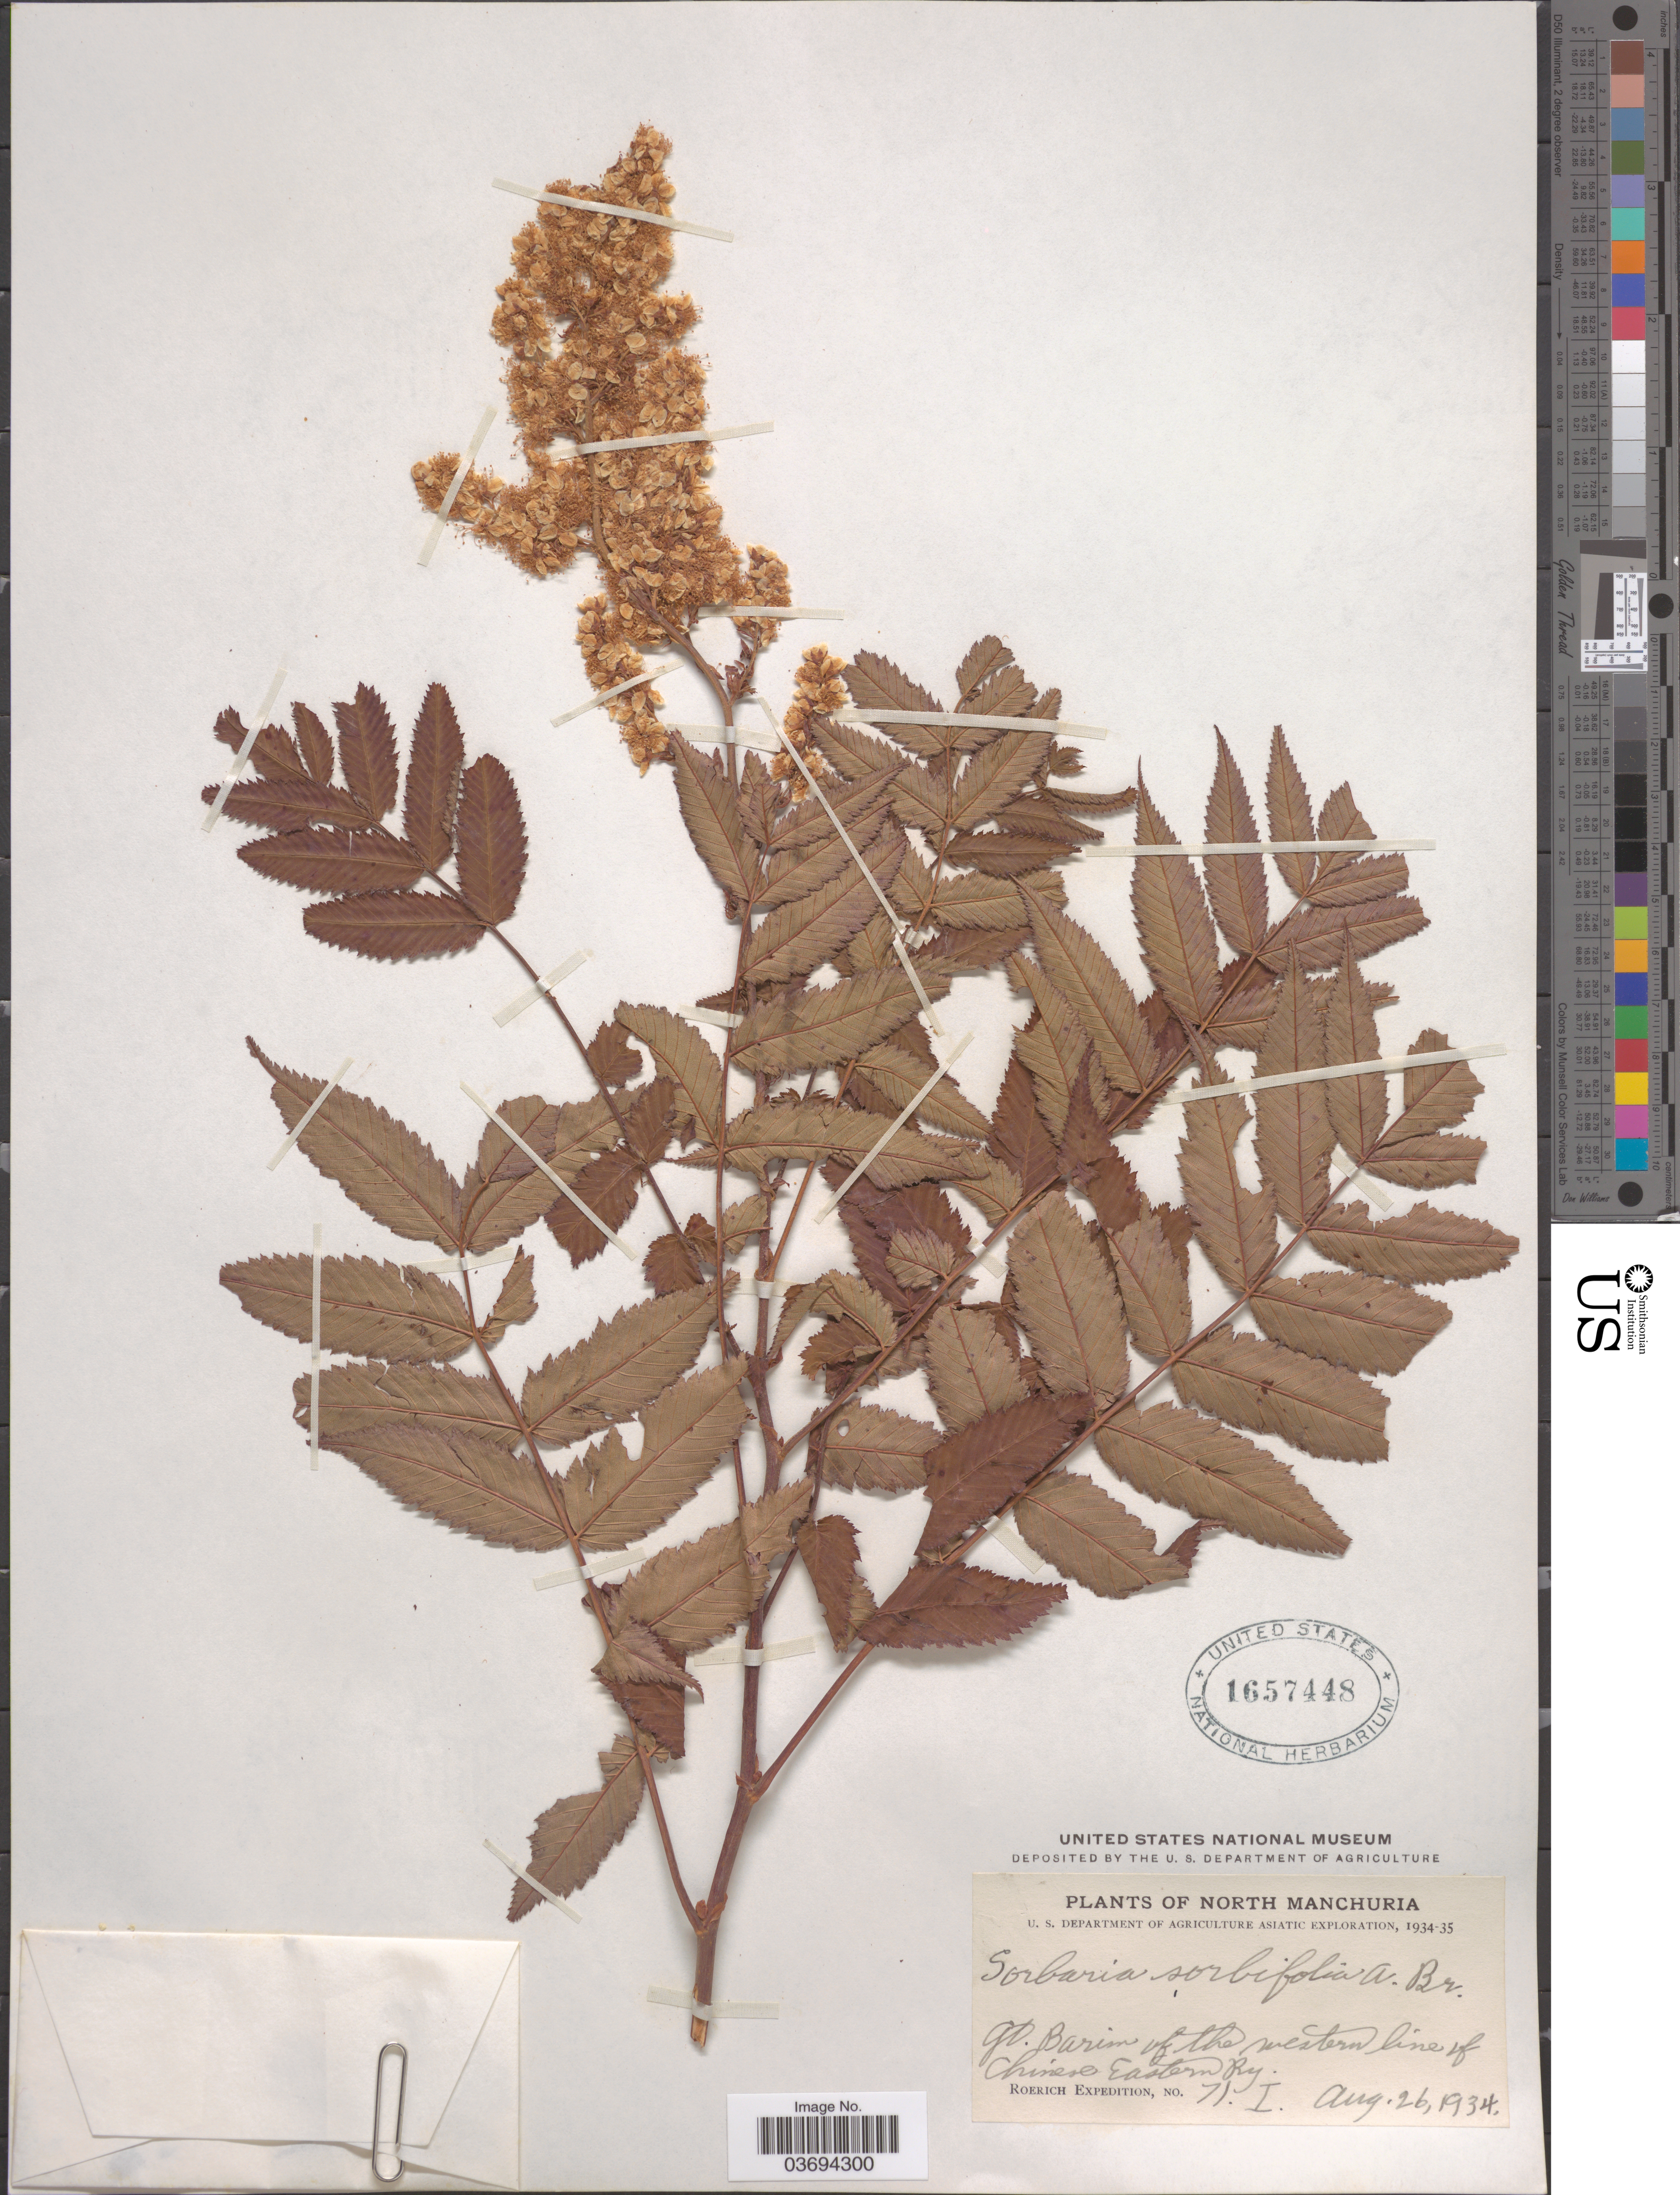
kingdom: Plantae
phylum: Tracheophyta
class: Magnoliopsida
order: Rosales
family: Rosaceae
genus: Sorbaria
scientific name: Sorbaria sorbifolia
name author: (L.) A. Braun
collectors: Roerich Expedition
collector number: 71.I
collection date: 1934-08-26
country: China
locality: North Manchuria. GT. Barim of the western line of Chinese Eastern Ry.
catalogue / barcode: US 1657448